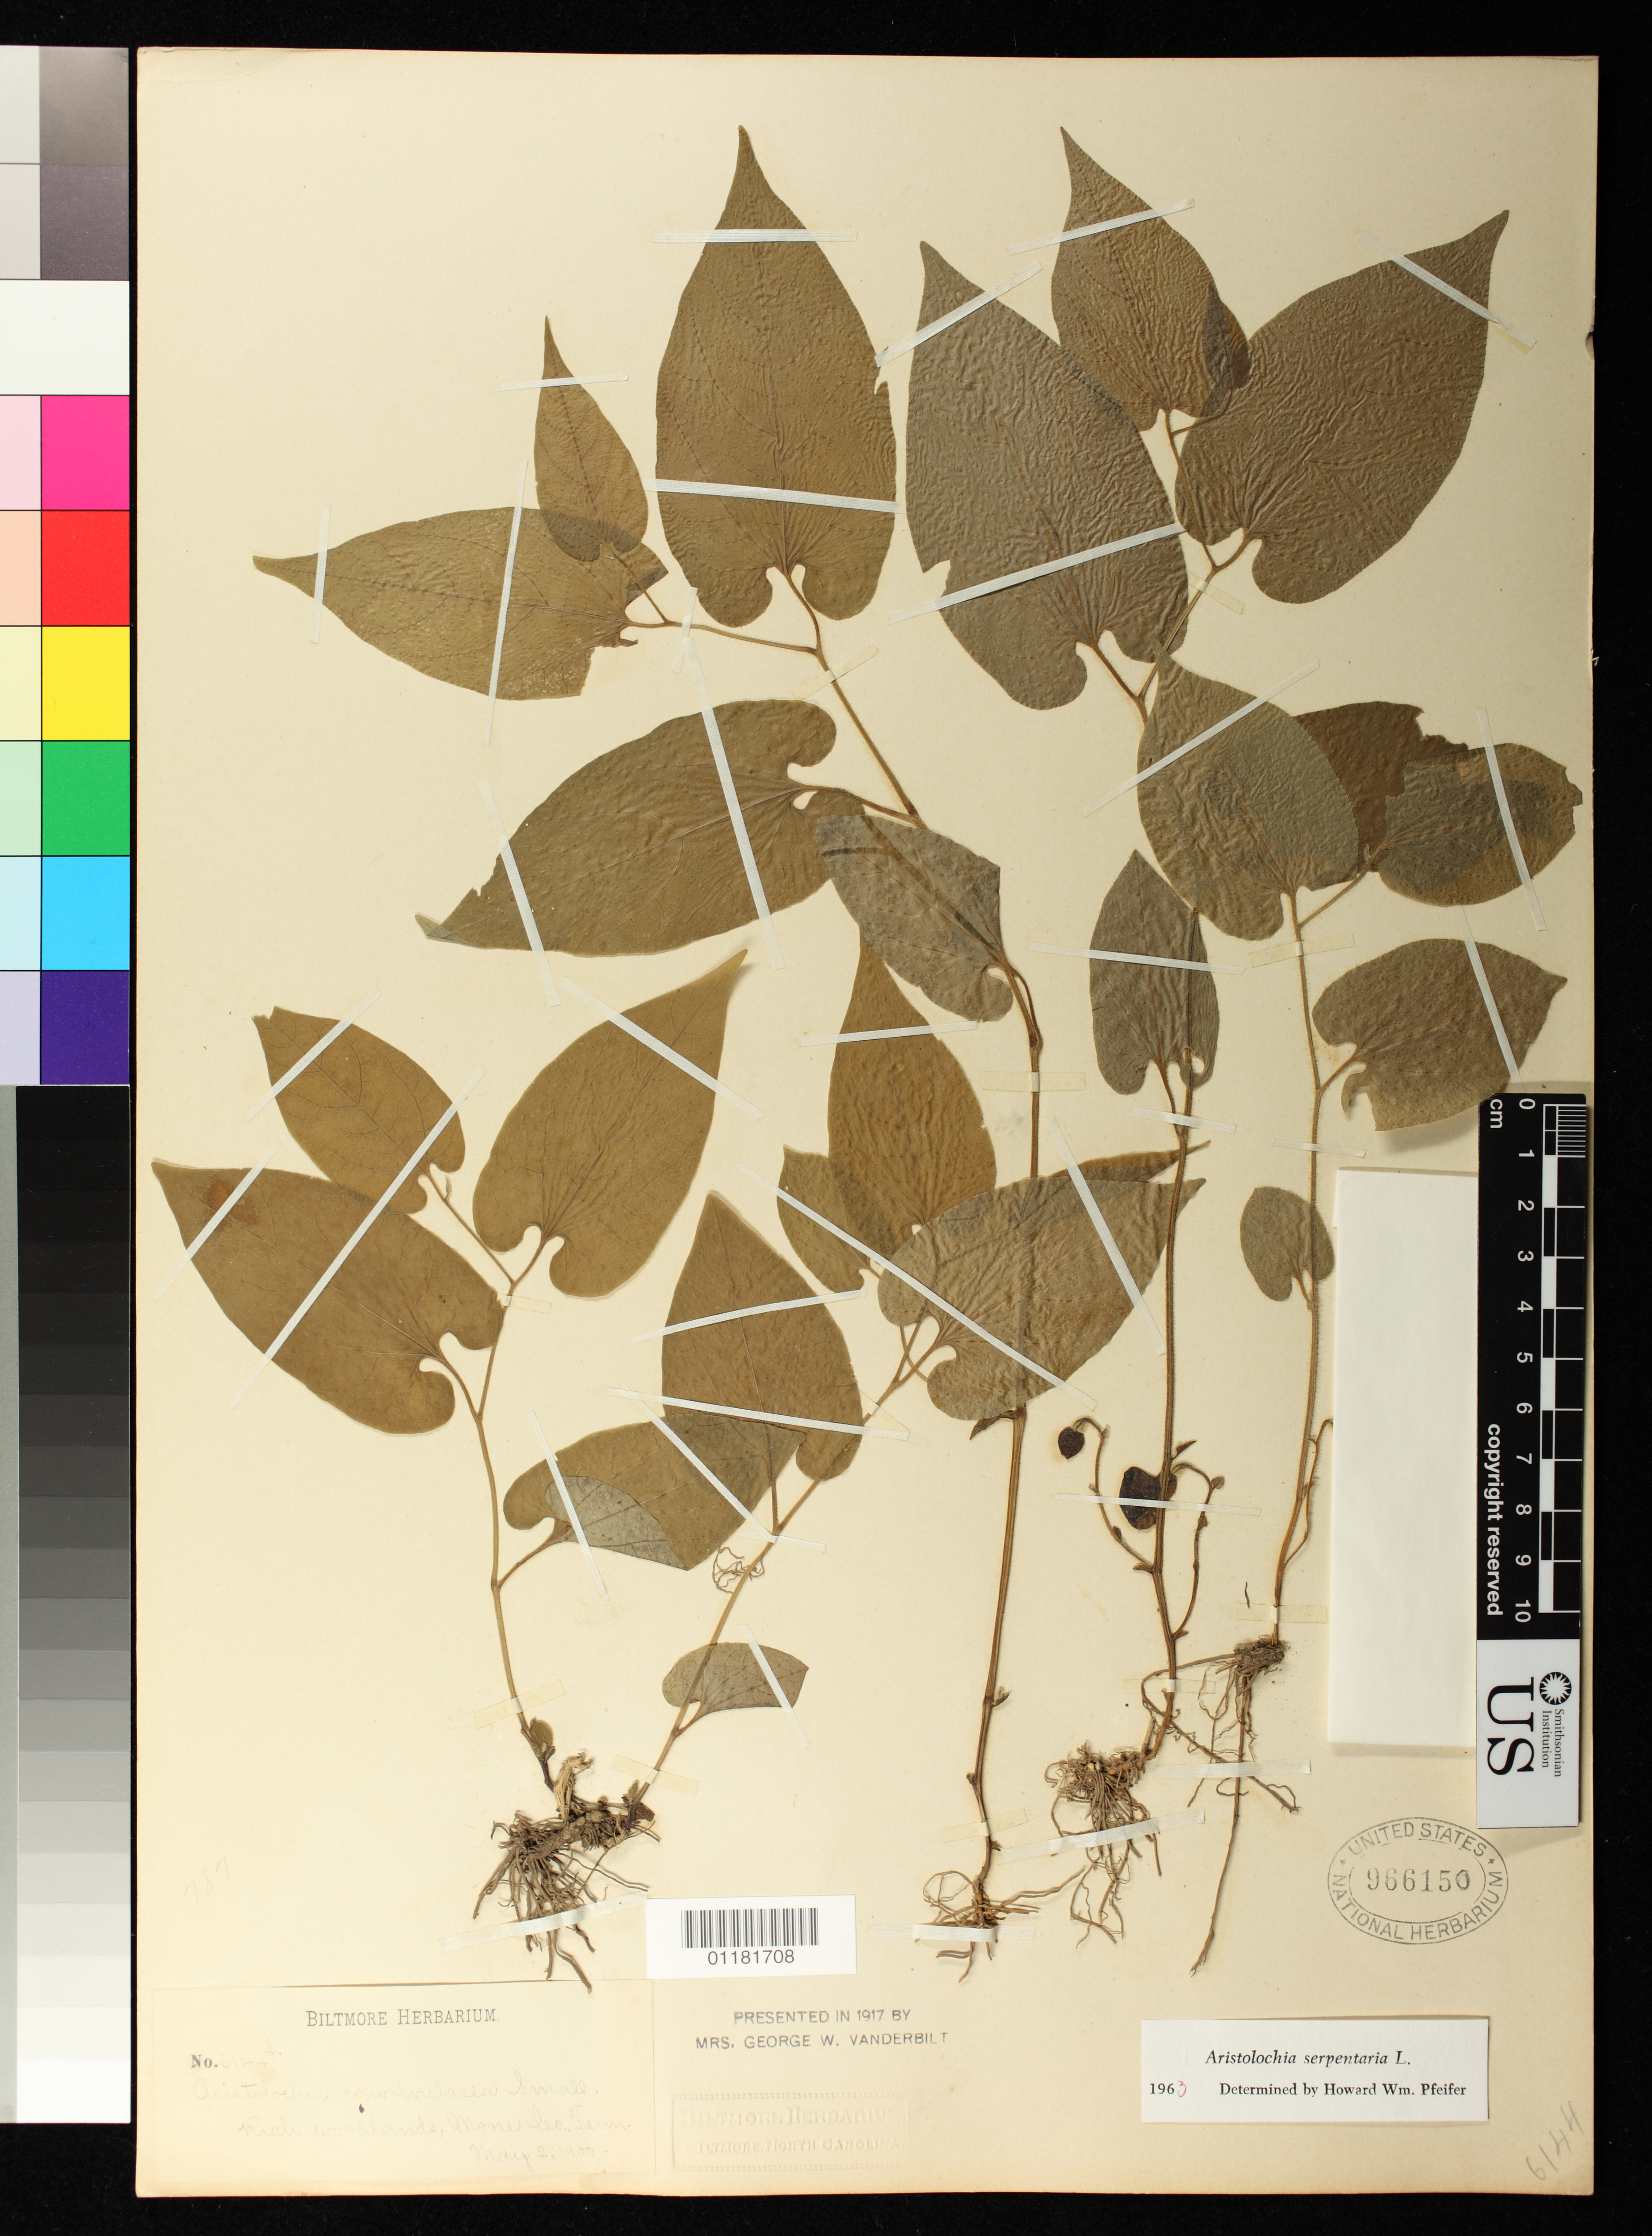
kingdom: Plantae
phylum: Tracheophyta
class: Magnoliopsida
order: Piperales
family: Aristolochiaceae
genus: Aristolochia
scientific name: Aristolochia serpentaria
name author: L.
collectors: ex herb. Biltmore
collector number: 6144f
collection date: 1900-05-02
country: United States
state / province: Tennessee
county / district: Moore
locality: Moore County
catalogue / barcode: US 966150